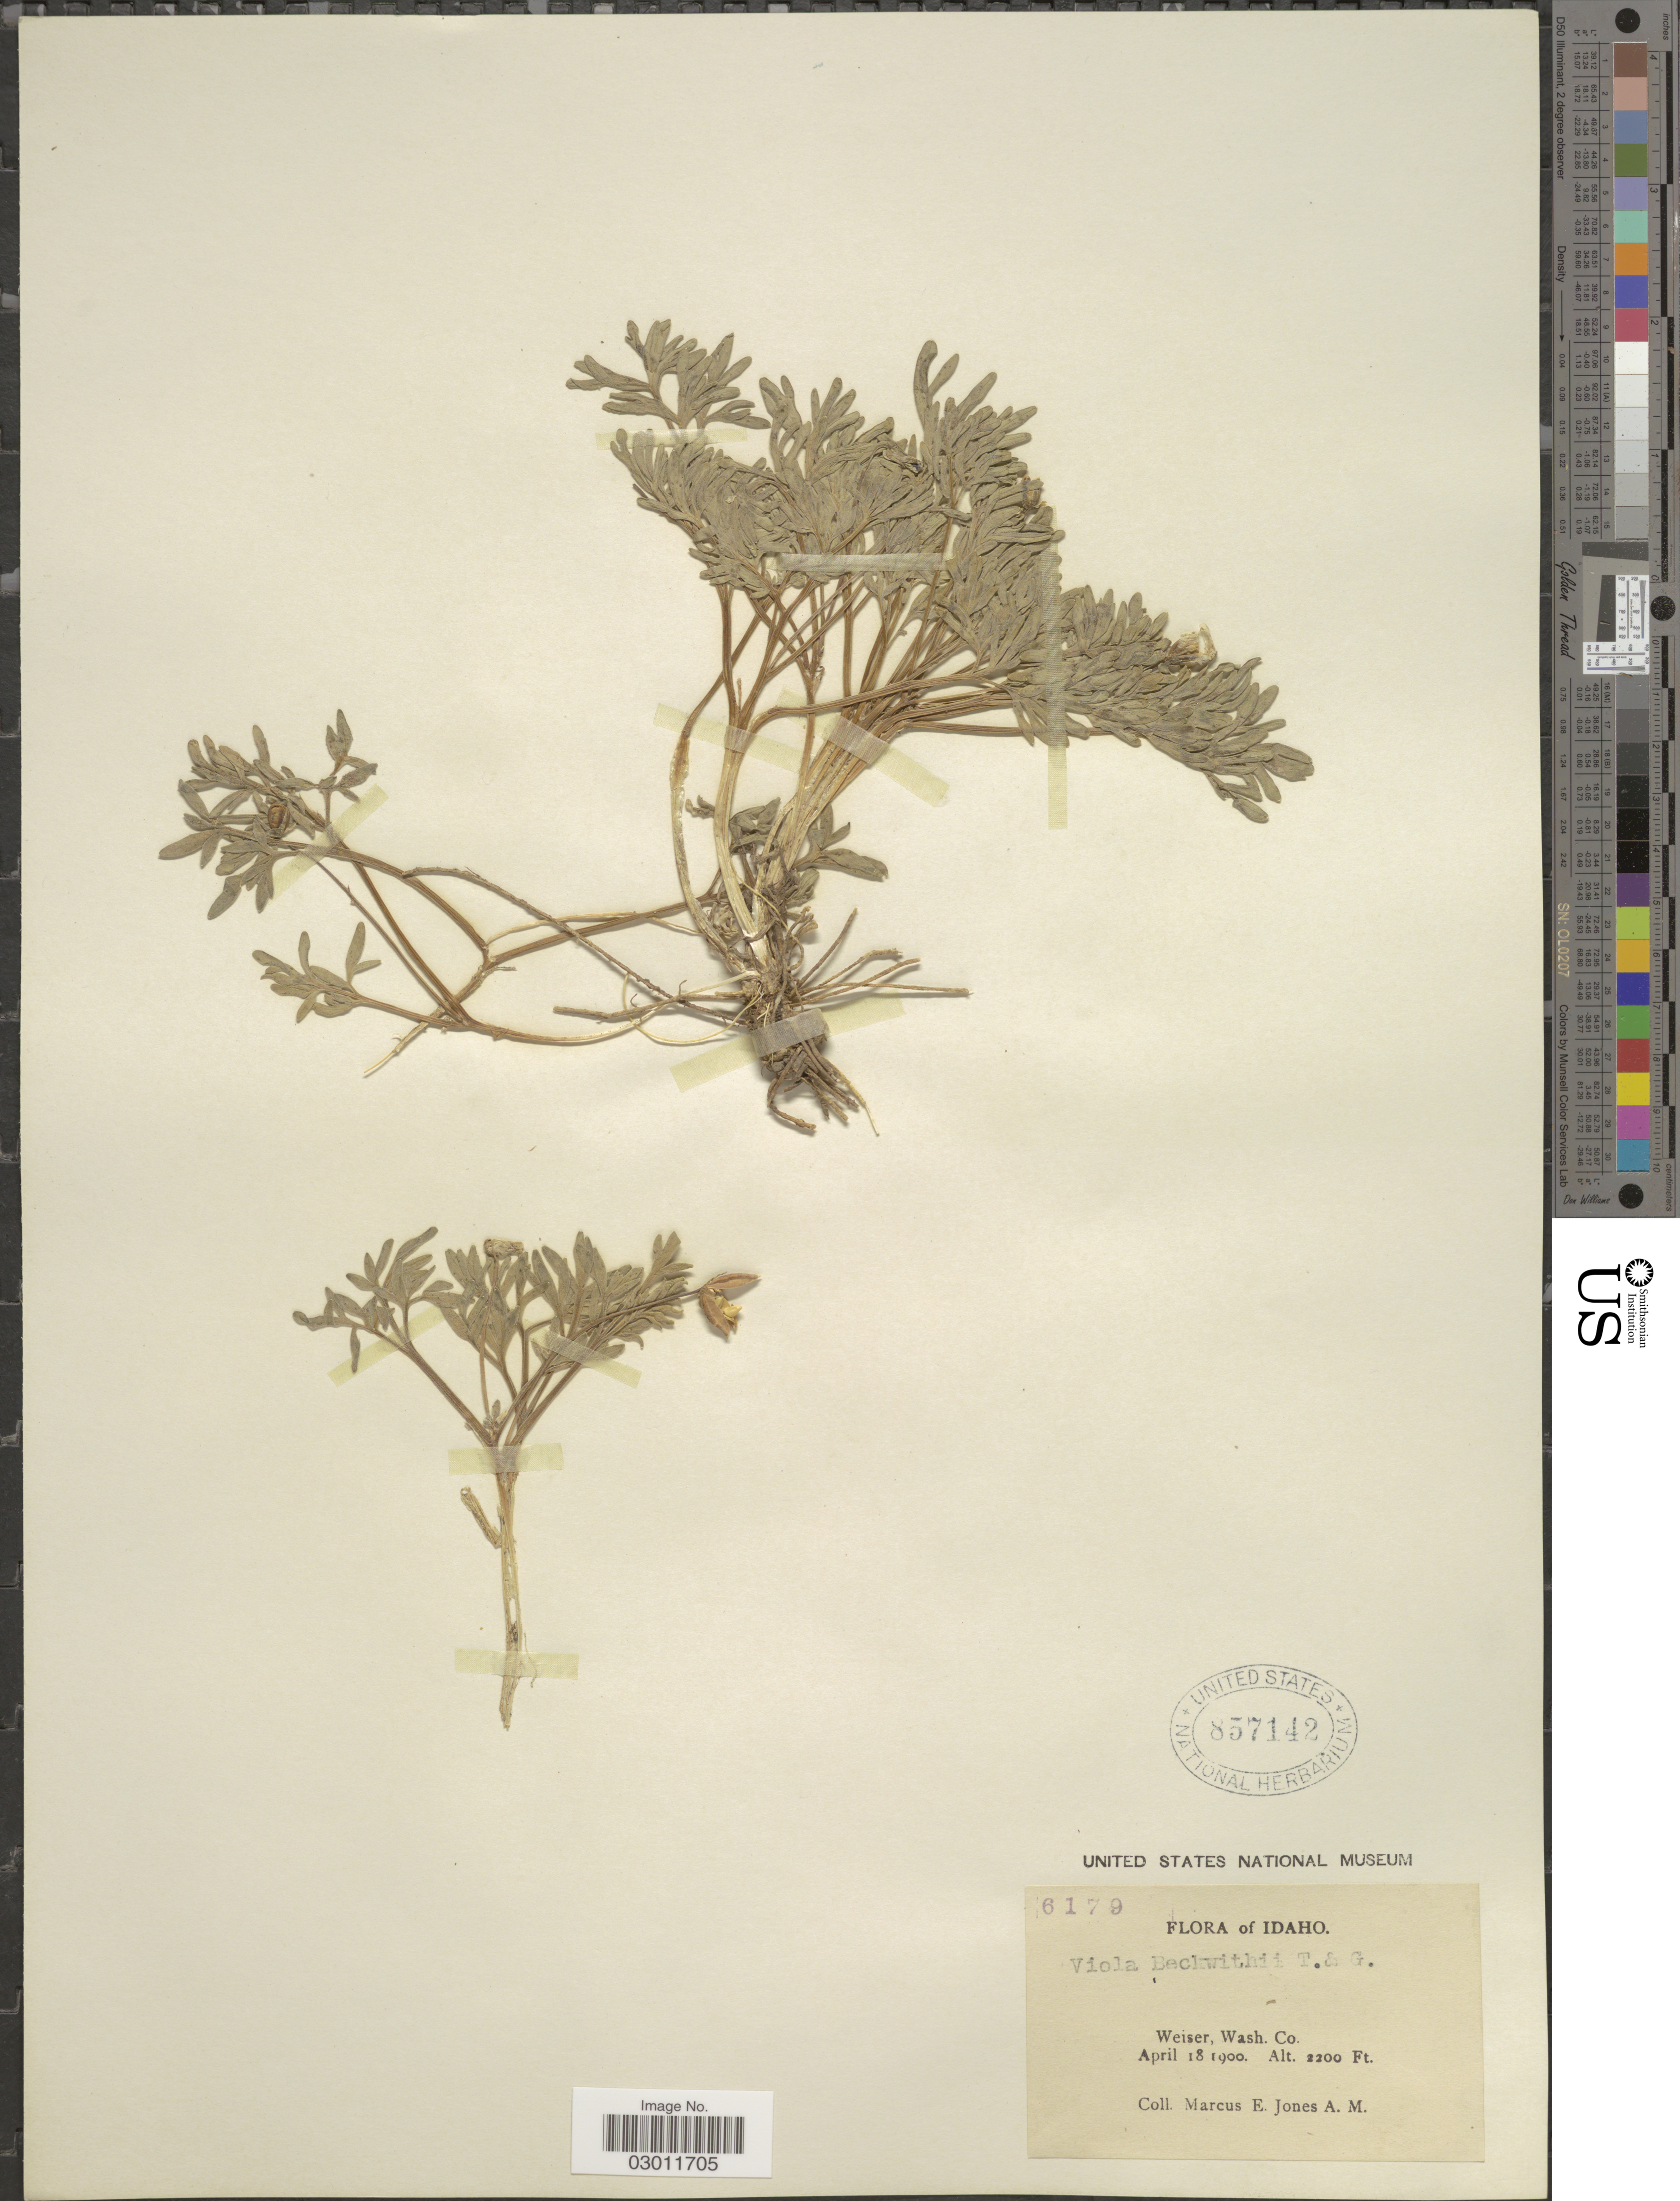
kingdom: Plantae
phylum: Tracheophyta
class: Magnoliopsida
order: Malpighiales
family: Violaceae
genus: Viola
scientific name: Viola beckwithii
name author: Torr.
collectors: M. E. Jones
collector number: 6179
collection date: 1900-04-18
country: United States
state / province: Idaho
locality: Weiser, Wash Co.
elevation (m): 671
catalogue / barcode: US 857142